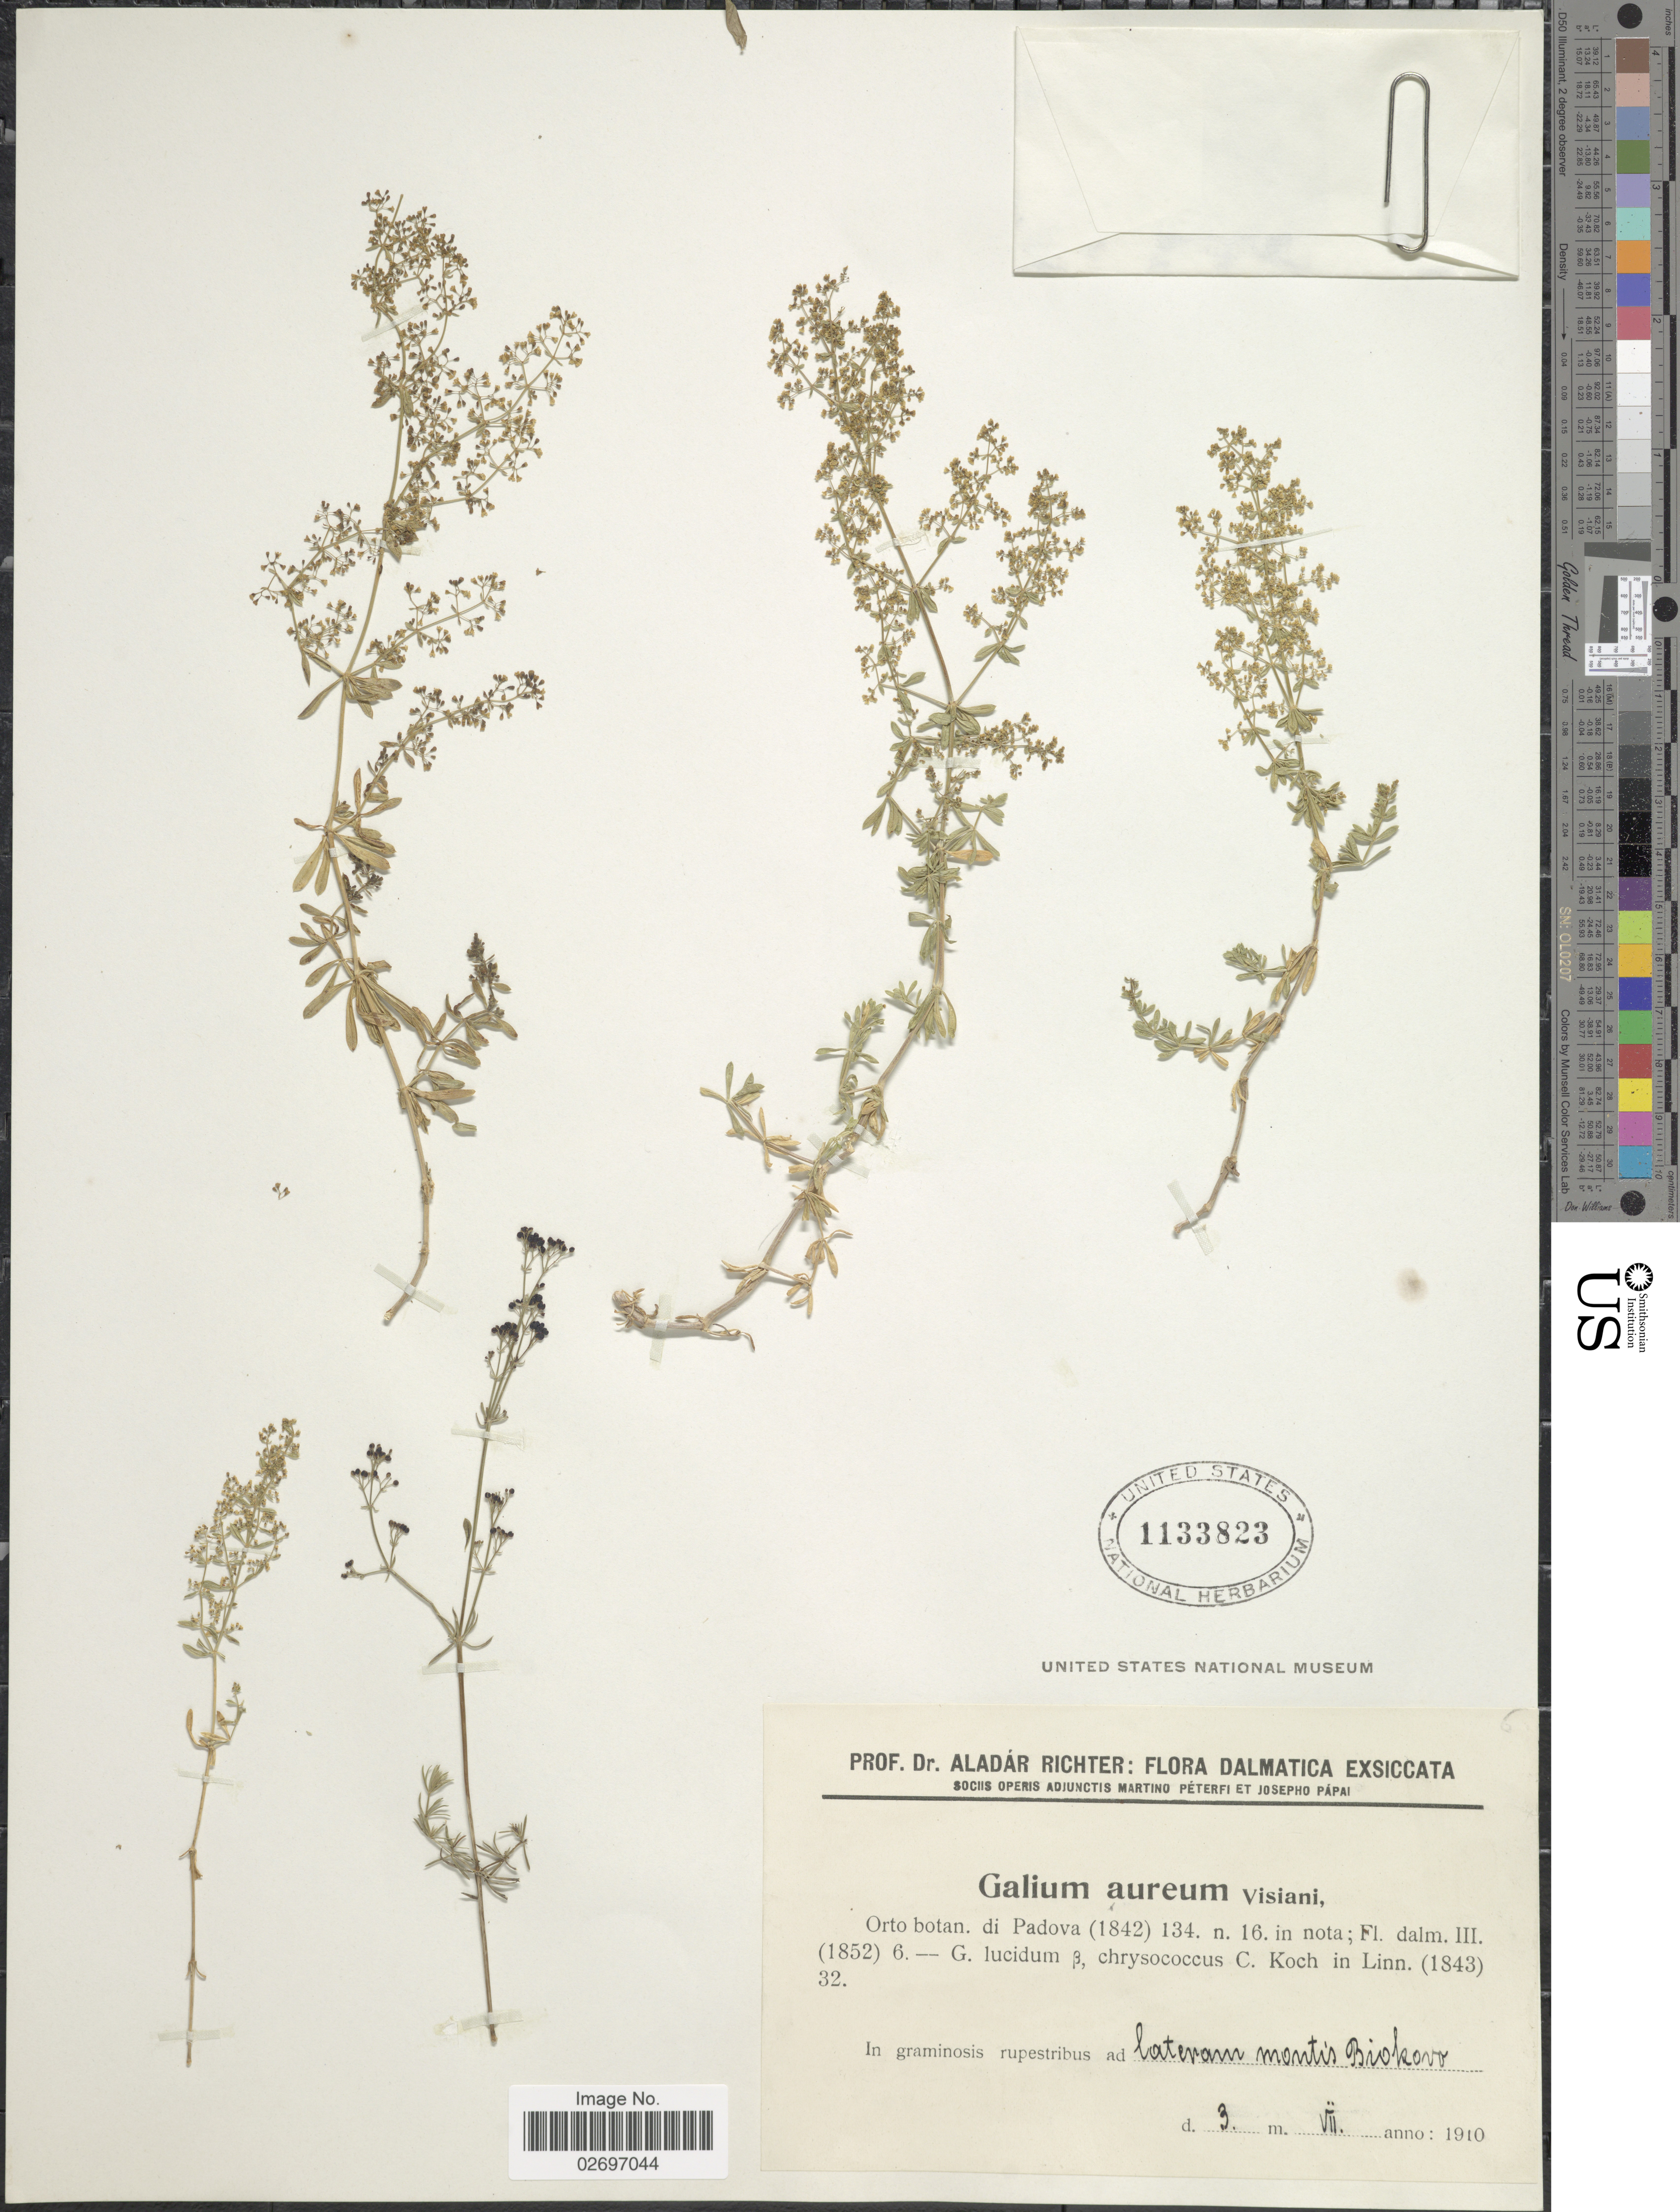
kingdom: Plantae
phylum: Tracheophyta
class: Magnoliopsida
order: Gentianales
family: Rubiaceae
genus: Galium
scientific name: Galium aureum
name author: Vis.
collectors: A. Richter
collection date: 1910-07-03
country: Croatia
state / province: Split-Dalmatia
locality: Dalmatica, Orto botan. di Padova, in graminosis rupestribus ad Cateram montis Biokovo [unsure placement]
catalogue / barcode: US 1133823